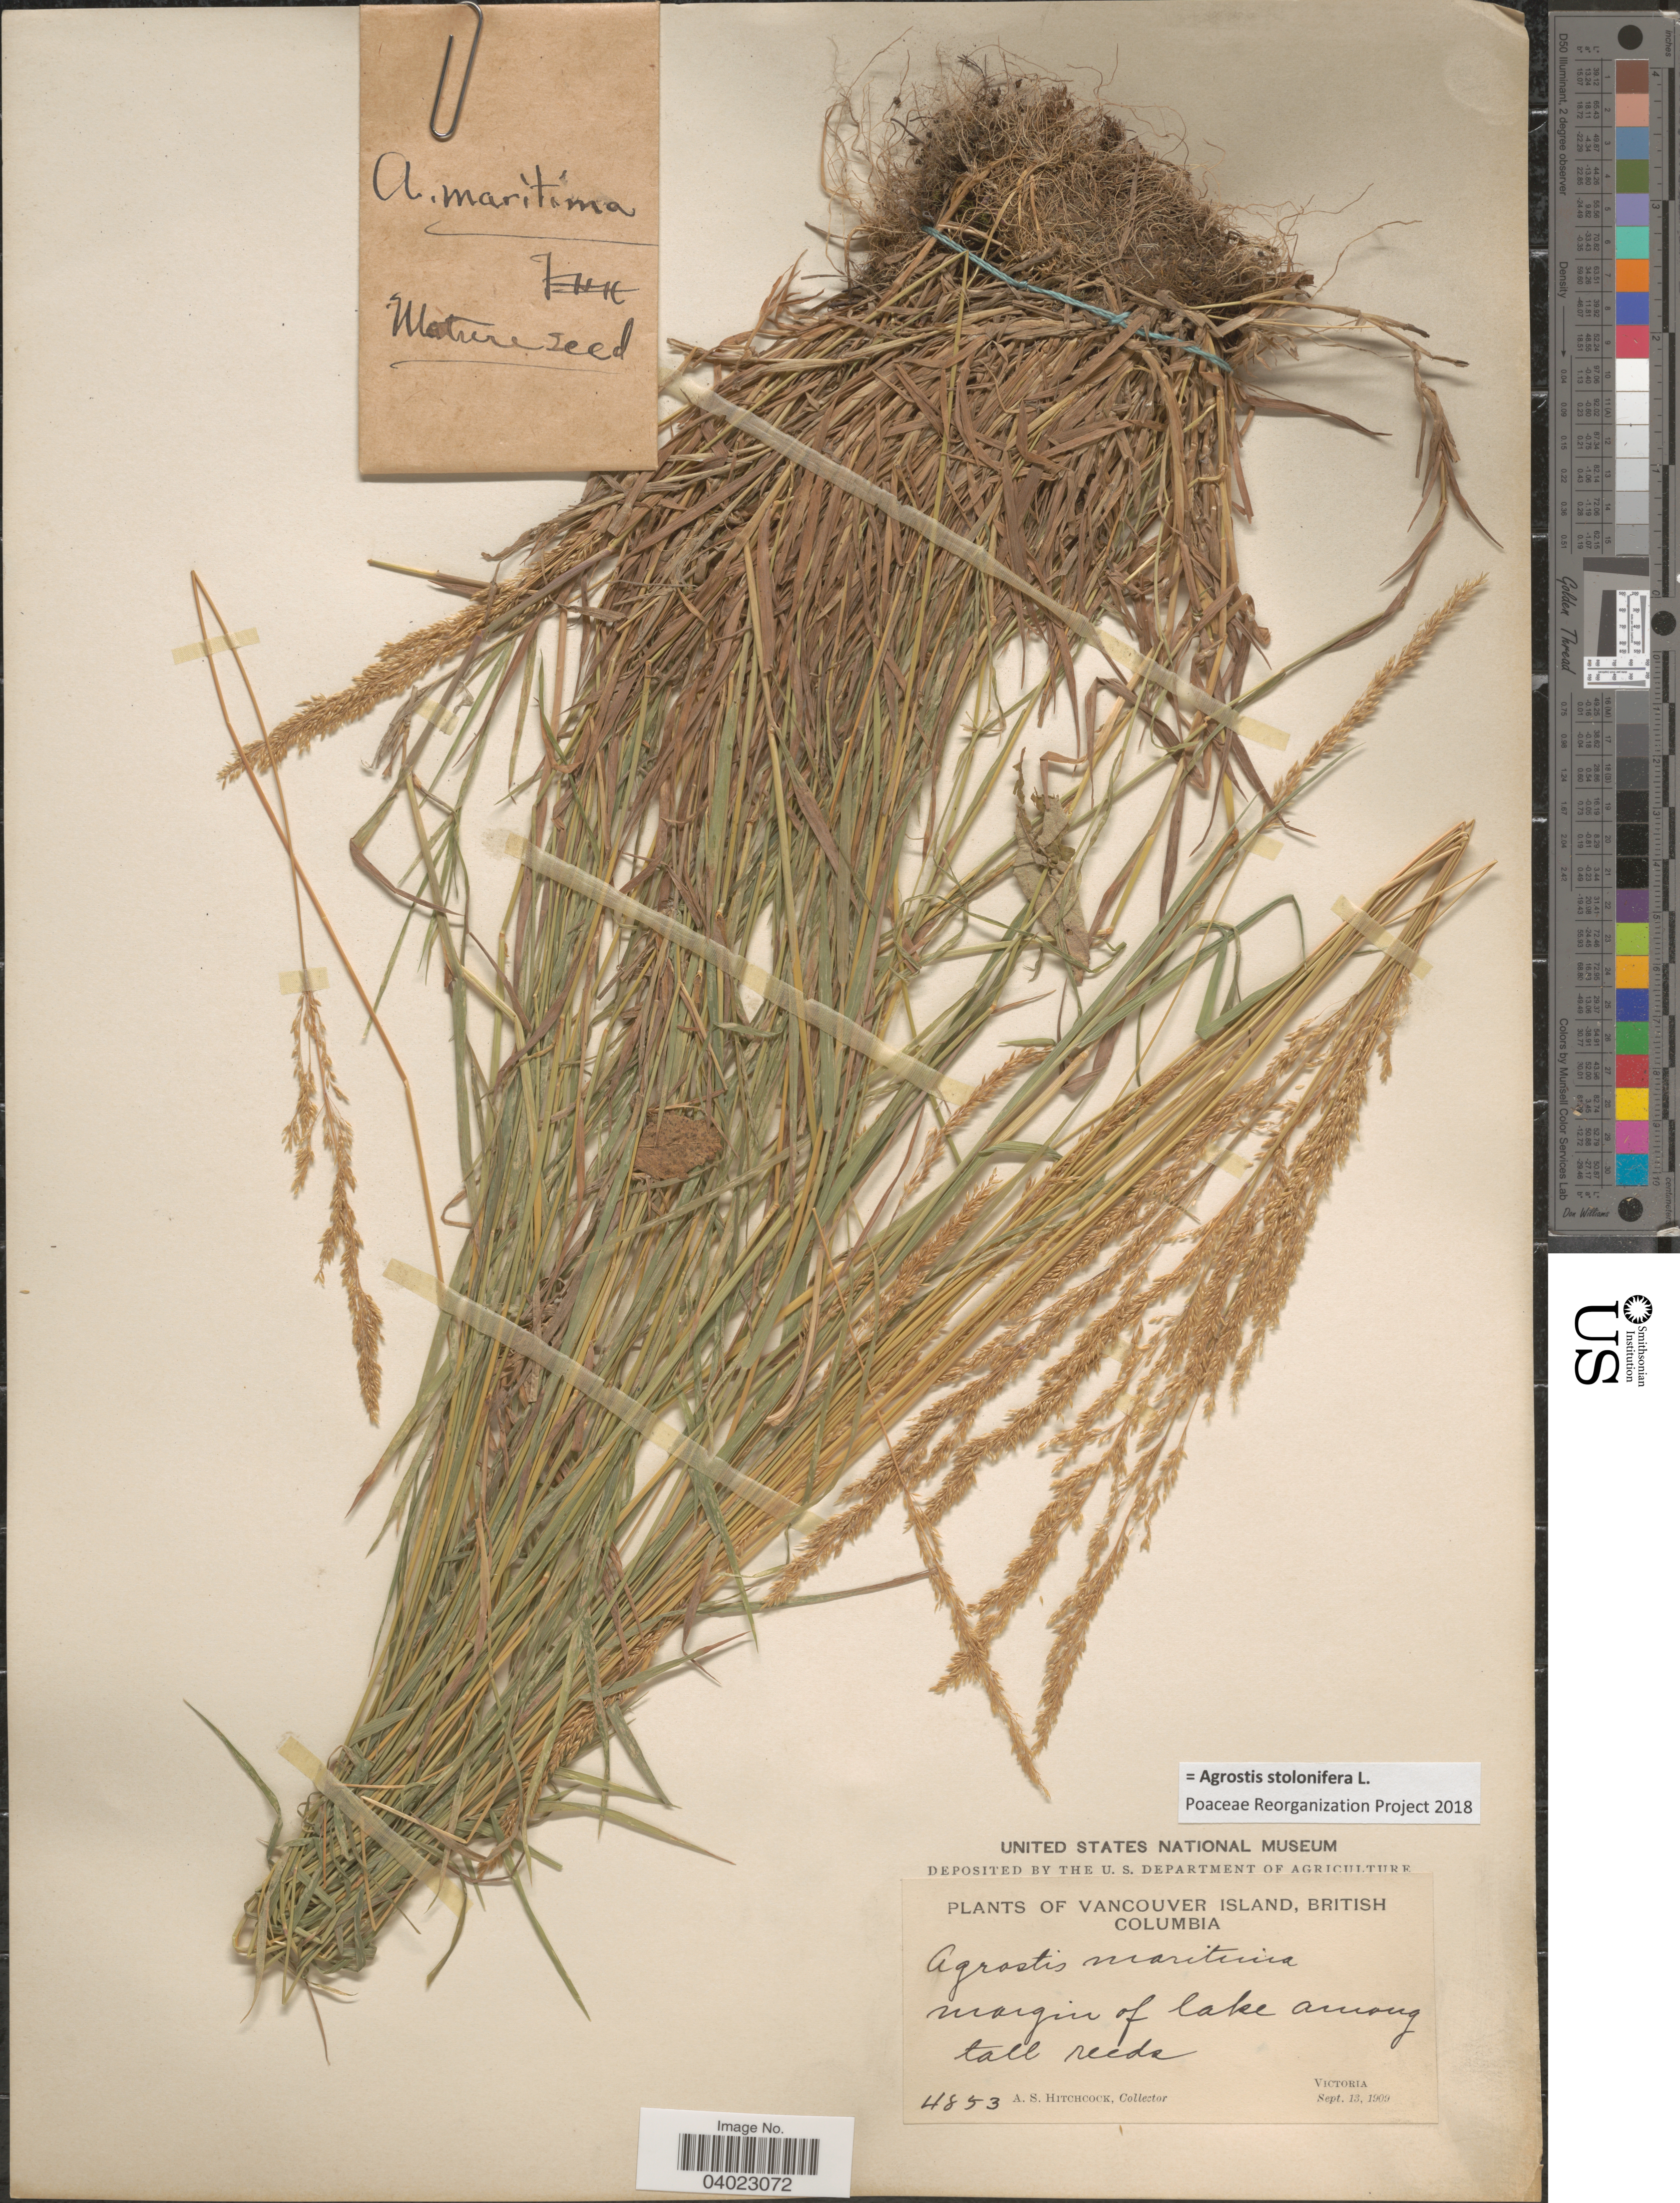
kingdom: Plantae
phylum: Tracheophyta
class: Liliopsida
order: Poales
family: Poaceae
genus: Agrostis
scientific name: Agrostis stolonifera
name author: L.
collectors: A. S. Hitchcock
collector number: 4853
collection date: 1909-09-13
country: Canada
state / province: British Columbia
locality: Vancouver Island. Margin of lake among tall reeds. Victoria.